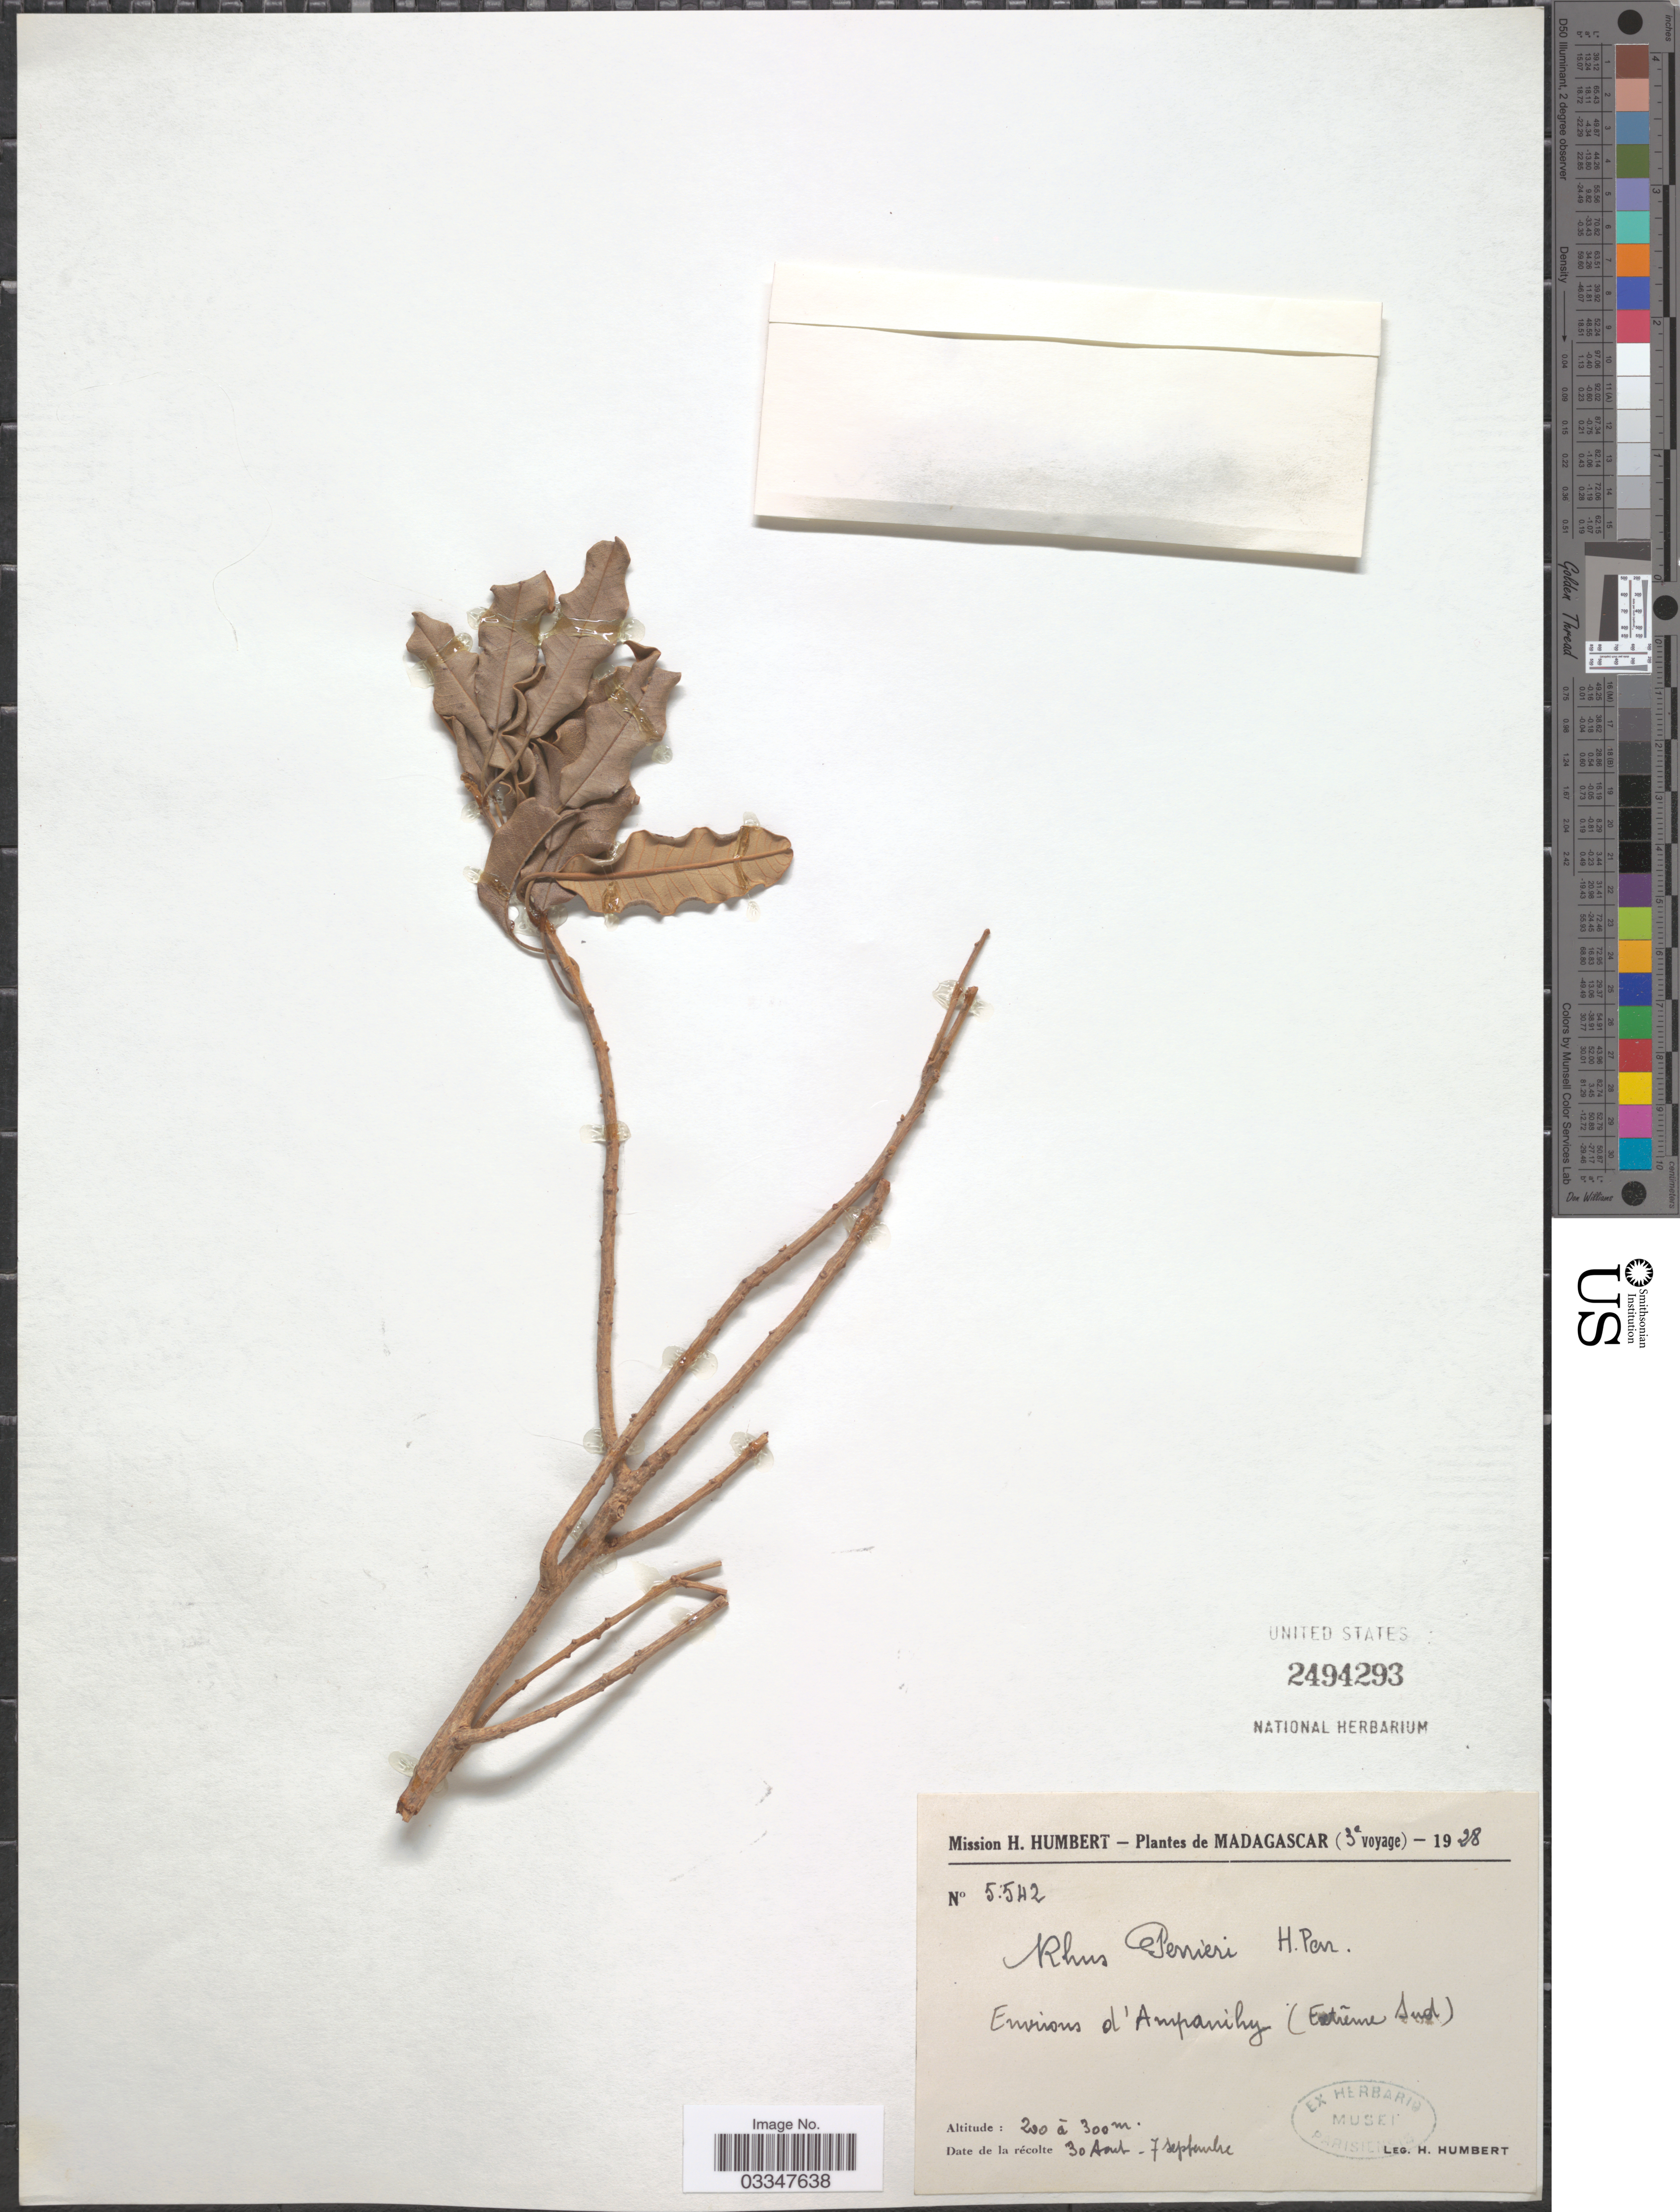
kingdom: Plantae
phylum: Tracheophyta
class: Magnoliopsida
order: Sapindales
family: Anacardiaceae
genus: Rhus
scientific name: Rhus perrieri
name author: (Courchet) H. Perrier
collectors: H. Humbert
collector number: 5542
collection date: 1928-08-30/1928-09-07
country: Madagascar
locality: Environs d'Ampanihy (Extreme Sud).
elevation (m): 200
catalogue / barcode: US 2494293